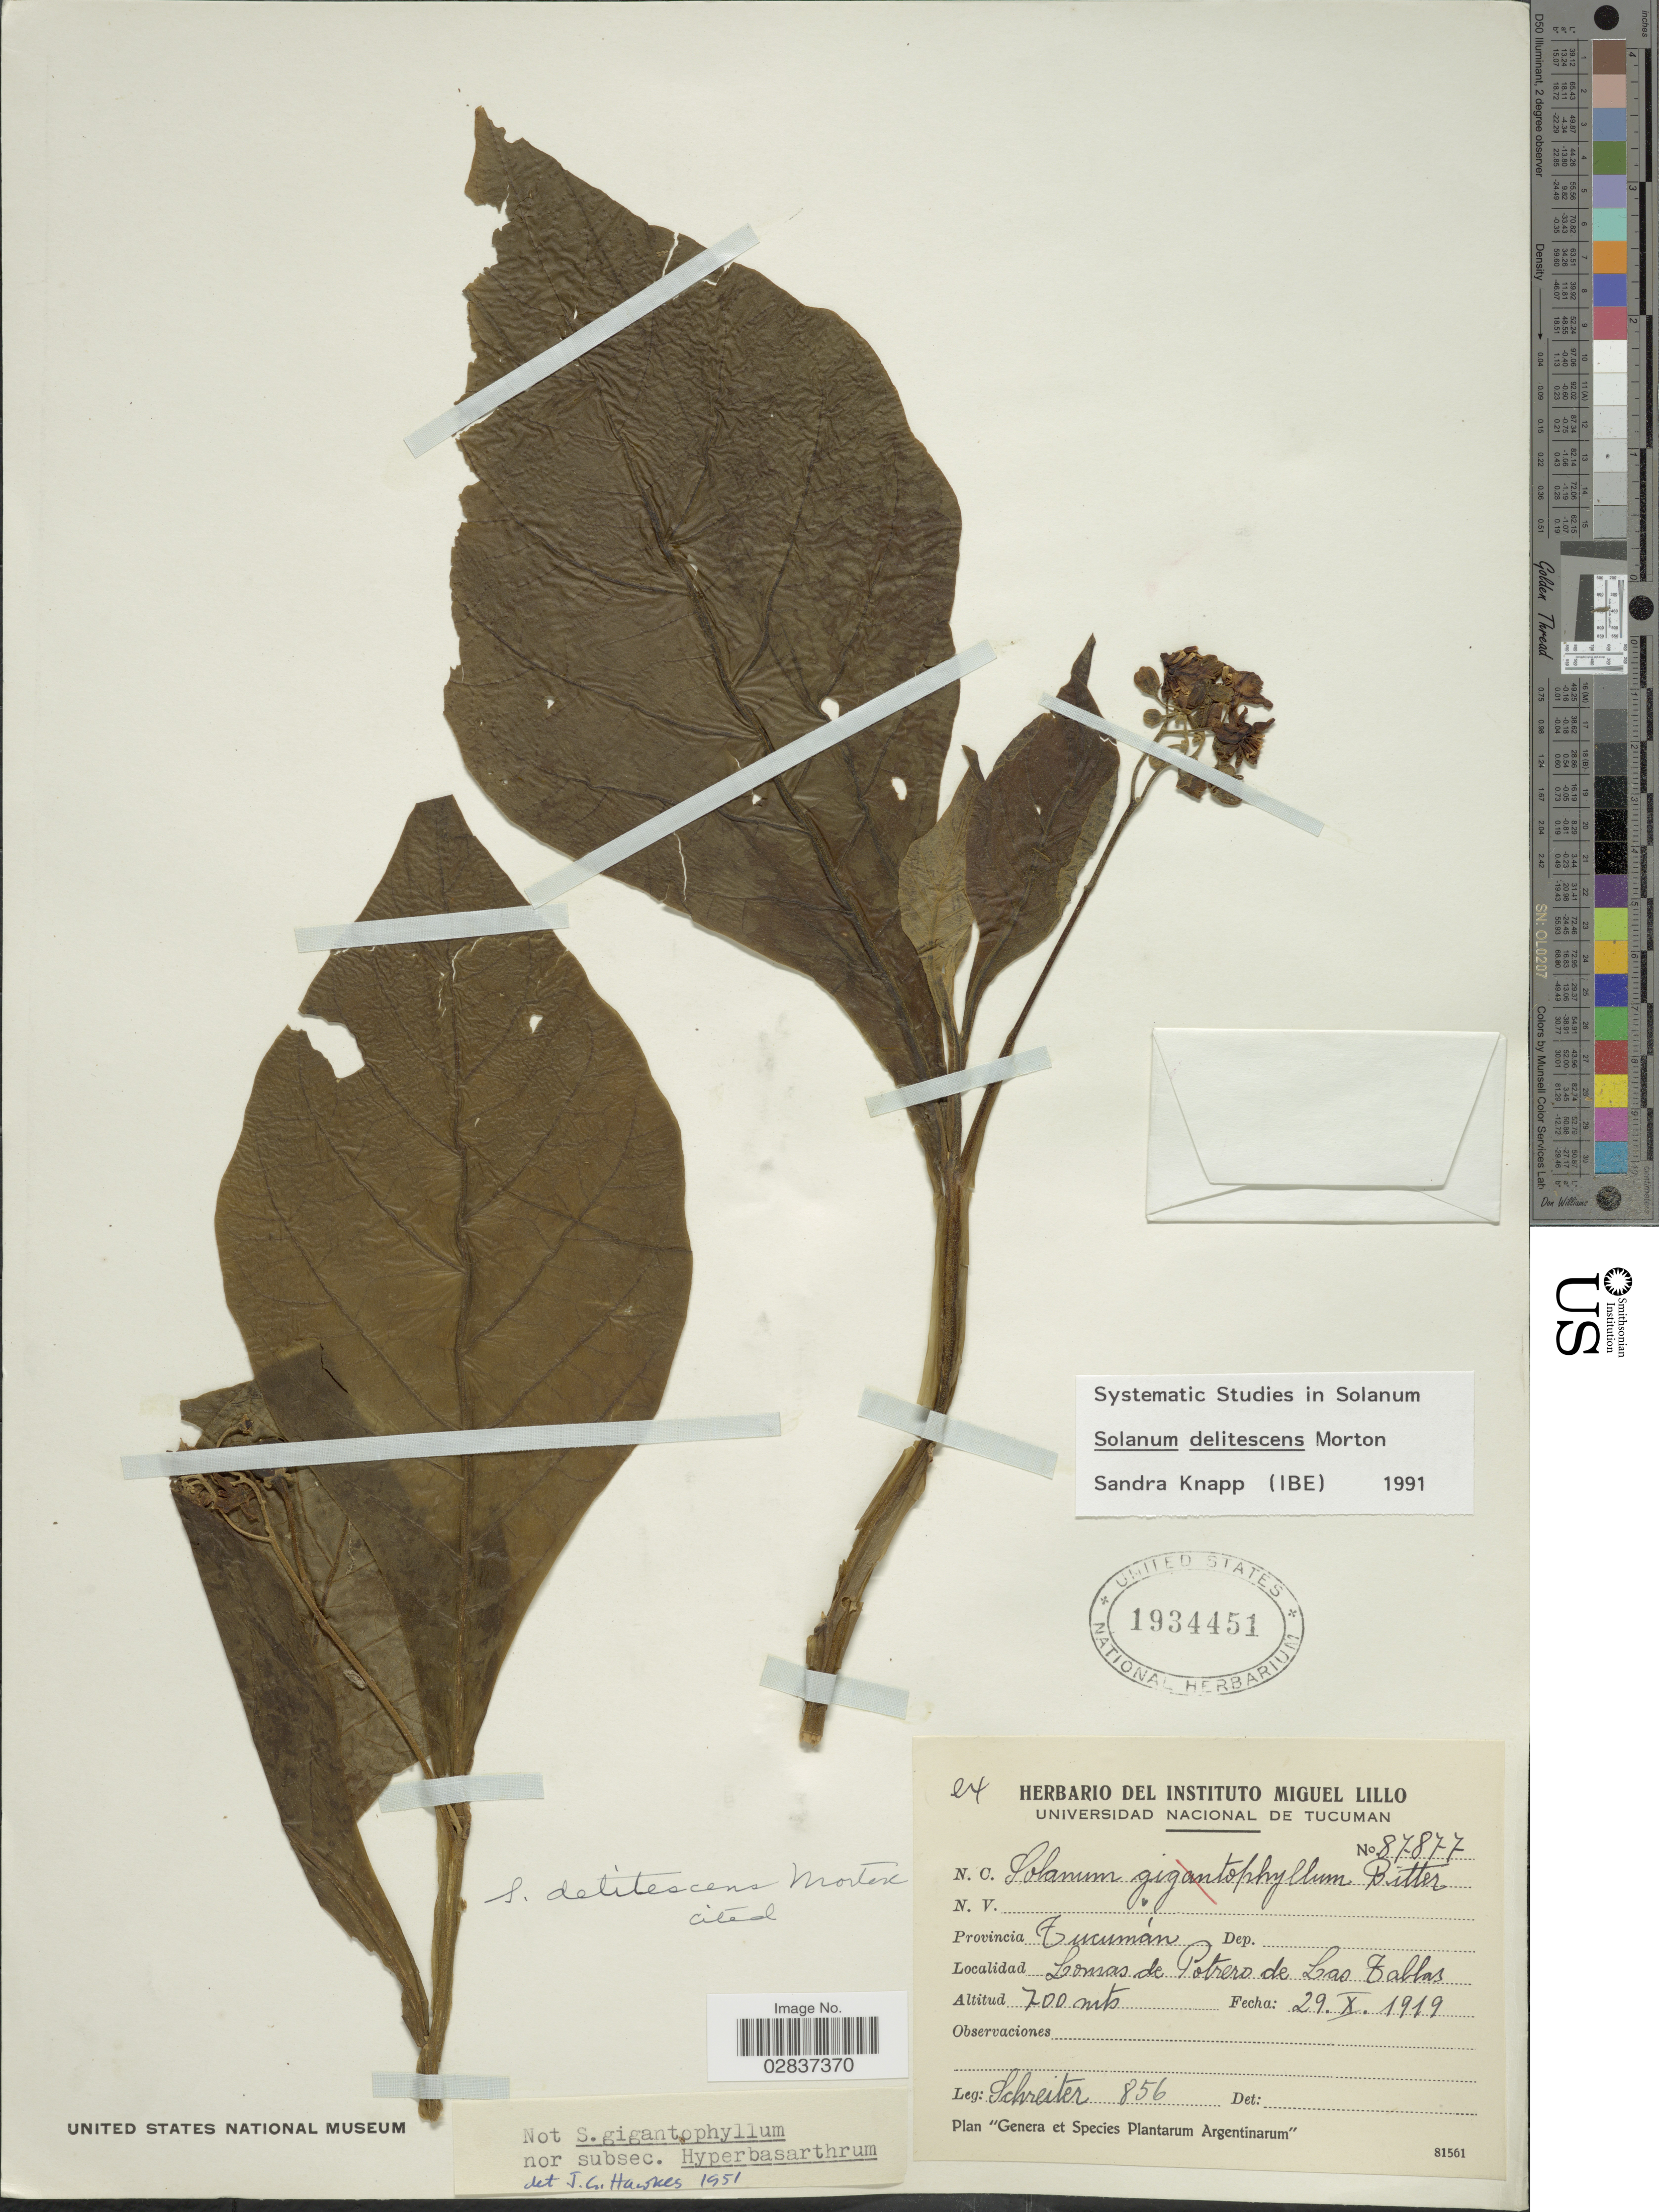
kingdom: Plantae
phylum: Tracheophyta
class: Magnoliopsida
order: Solanales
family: Solanaceae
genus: Solanum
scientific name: Solanum delitescens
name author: C.V. Morton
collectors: -. Schreiter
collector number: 856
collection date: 1919-10-29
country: Argentina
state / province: Tucuman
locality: Provincia Tucuman, Lomas de Potrero de Las Tablas.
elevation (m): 700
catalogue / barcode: US 1934451